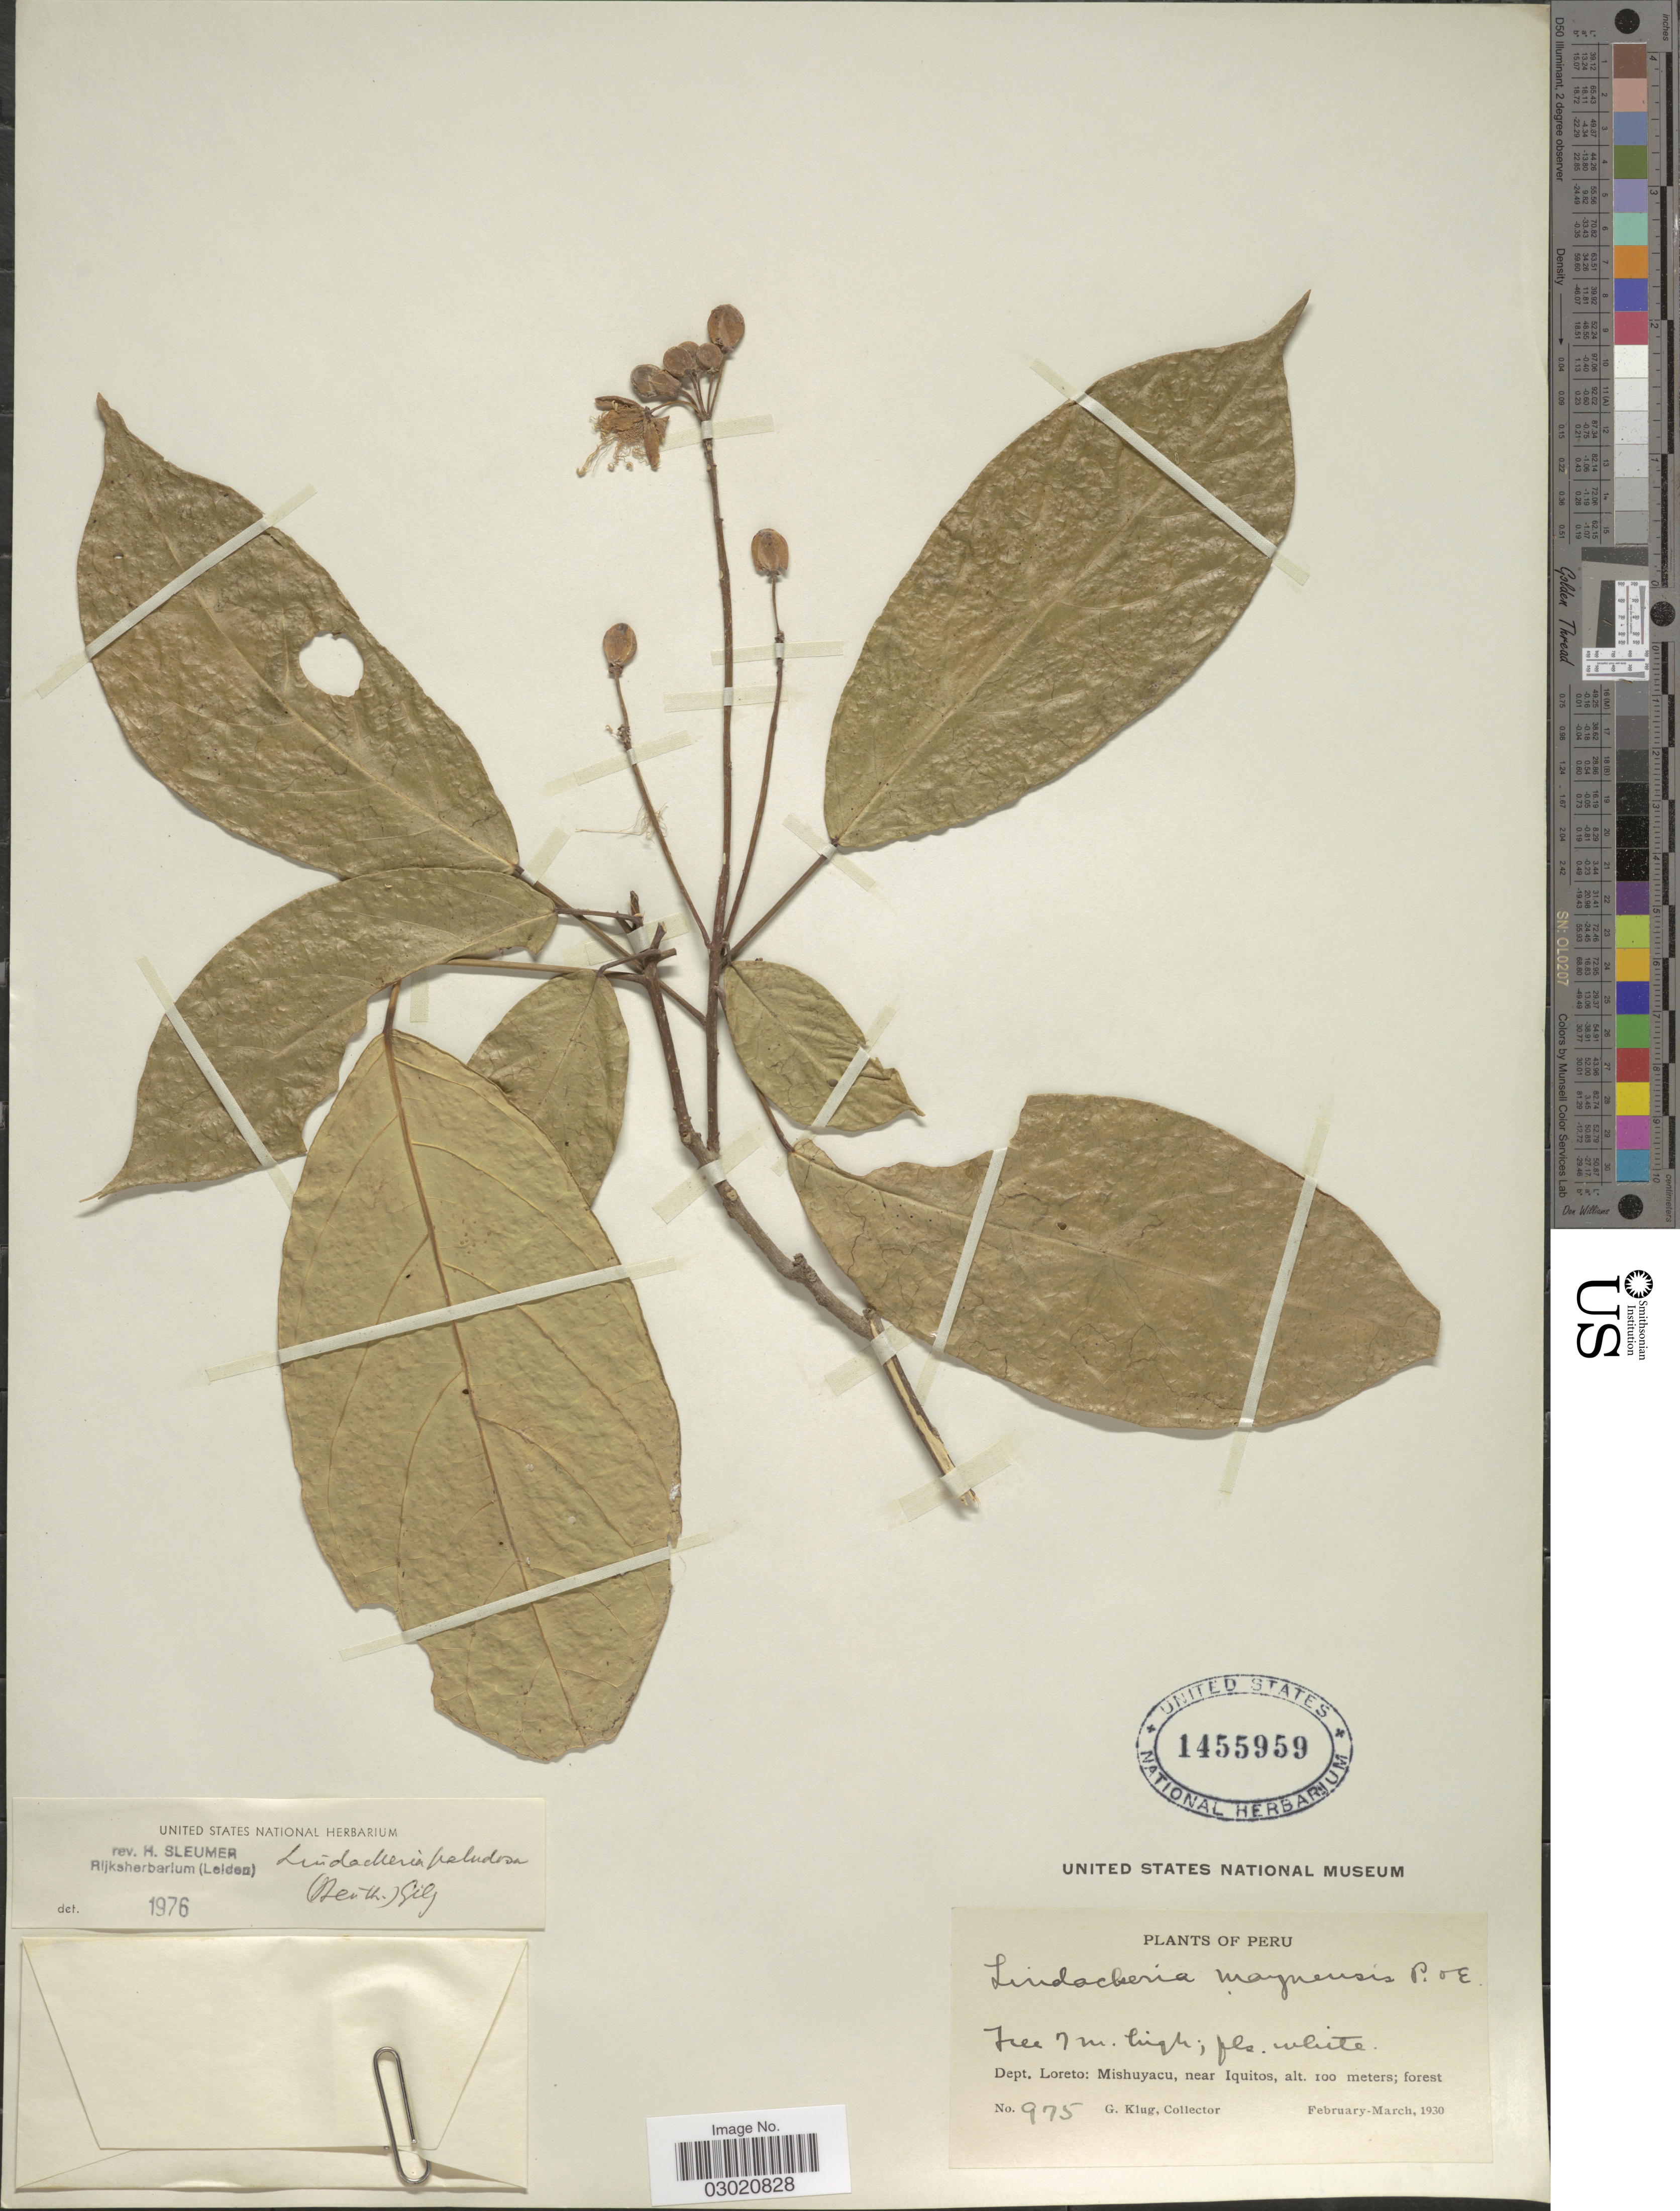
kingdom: Plantae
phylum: Tracheophyta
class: Magnoliopsida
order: Malpighiales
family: Achariaceae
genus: Lindackeria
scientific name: Lindackeria paludosa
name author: (Benth.) Gilg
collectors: G. Klug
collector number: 975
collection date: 1930-02/1930-03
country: Peru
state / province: Loreto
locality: Dept. Loreto: Mishuyacu, near Iquitos.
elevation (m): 100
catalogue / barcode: US 1455959